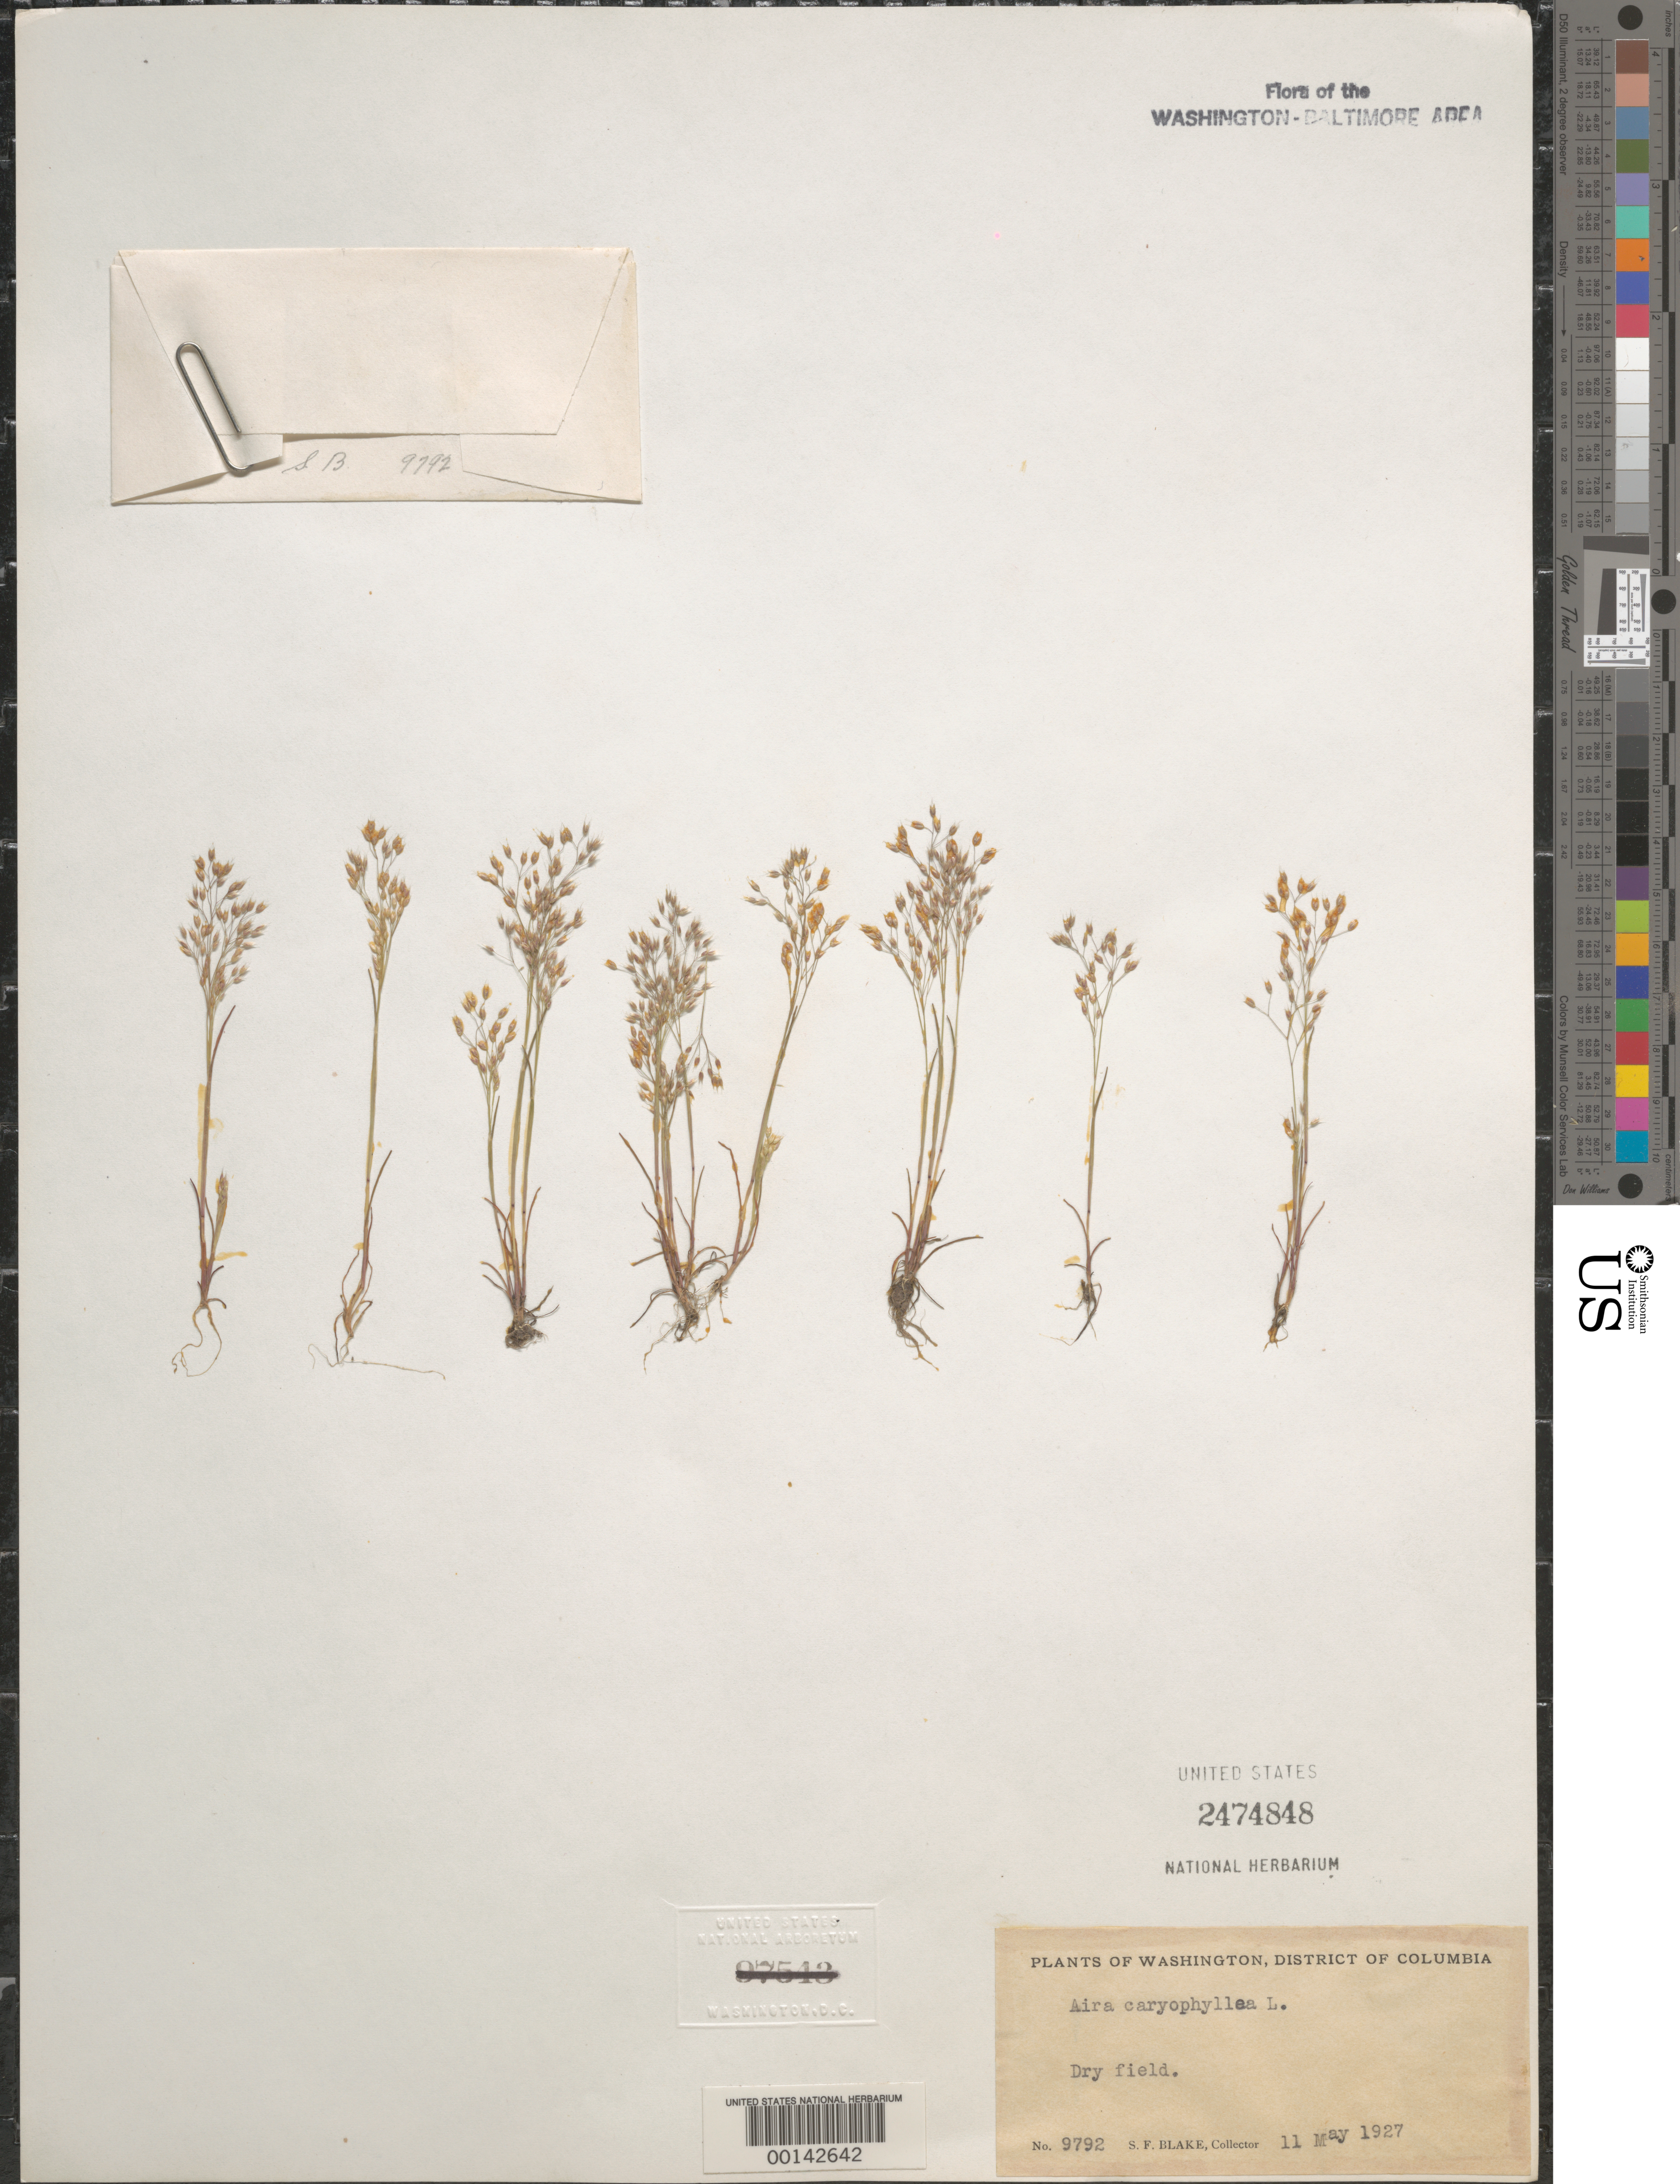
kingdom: Plantae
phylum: Tracheophyta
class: Liliopsida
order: Poales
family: Poaceae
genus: Aira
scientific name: Aira caryophyllea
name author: L.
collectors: S. Blake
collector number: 9729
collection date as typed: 11 May 1927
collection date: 1927-05-11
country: United States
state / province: District of Columbia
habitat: Dry field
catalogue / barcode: US 2474848